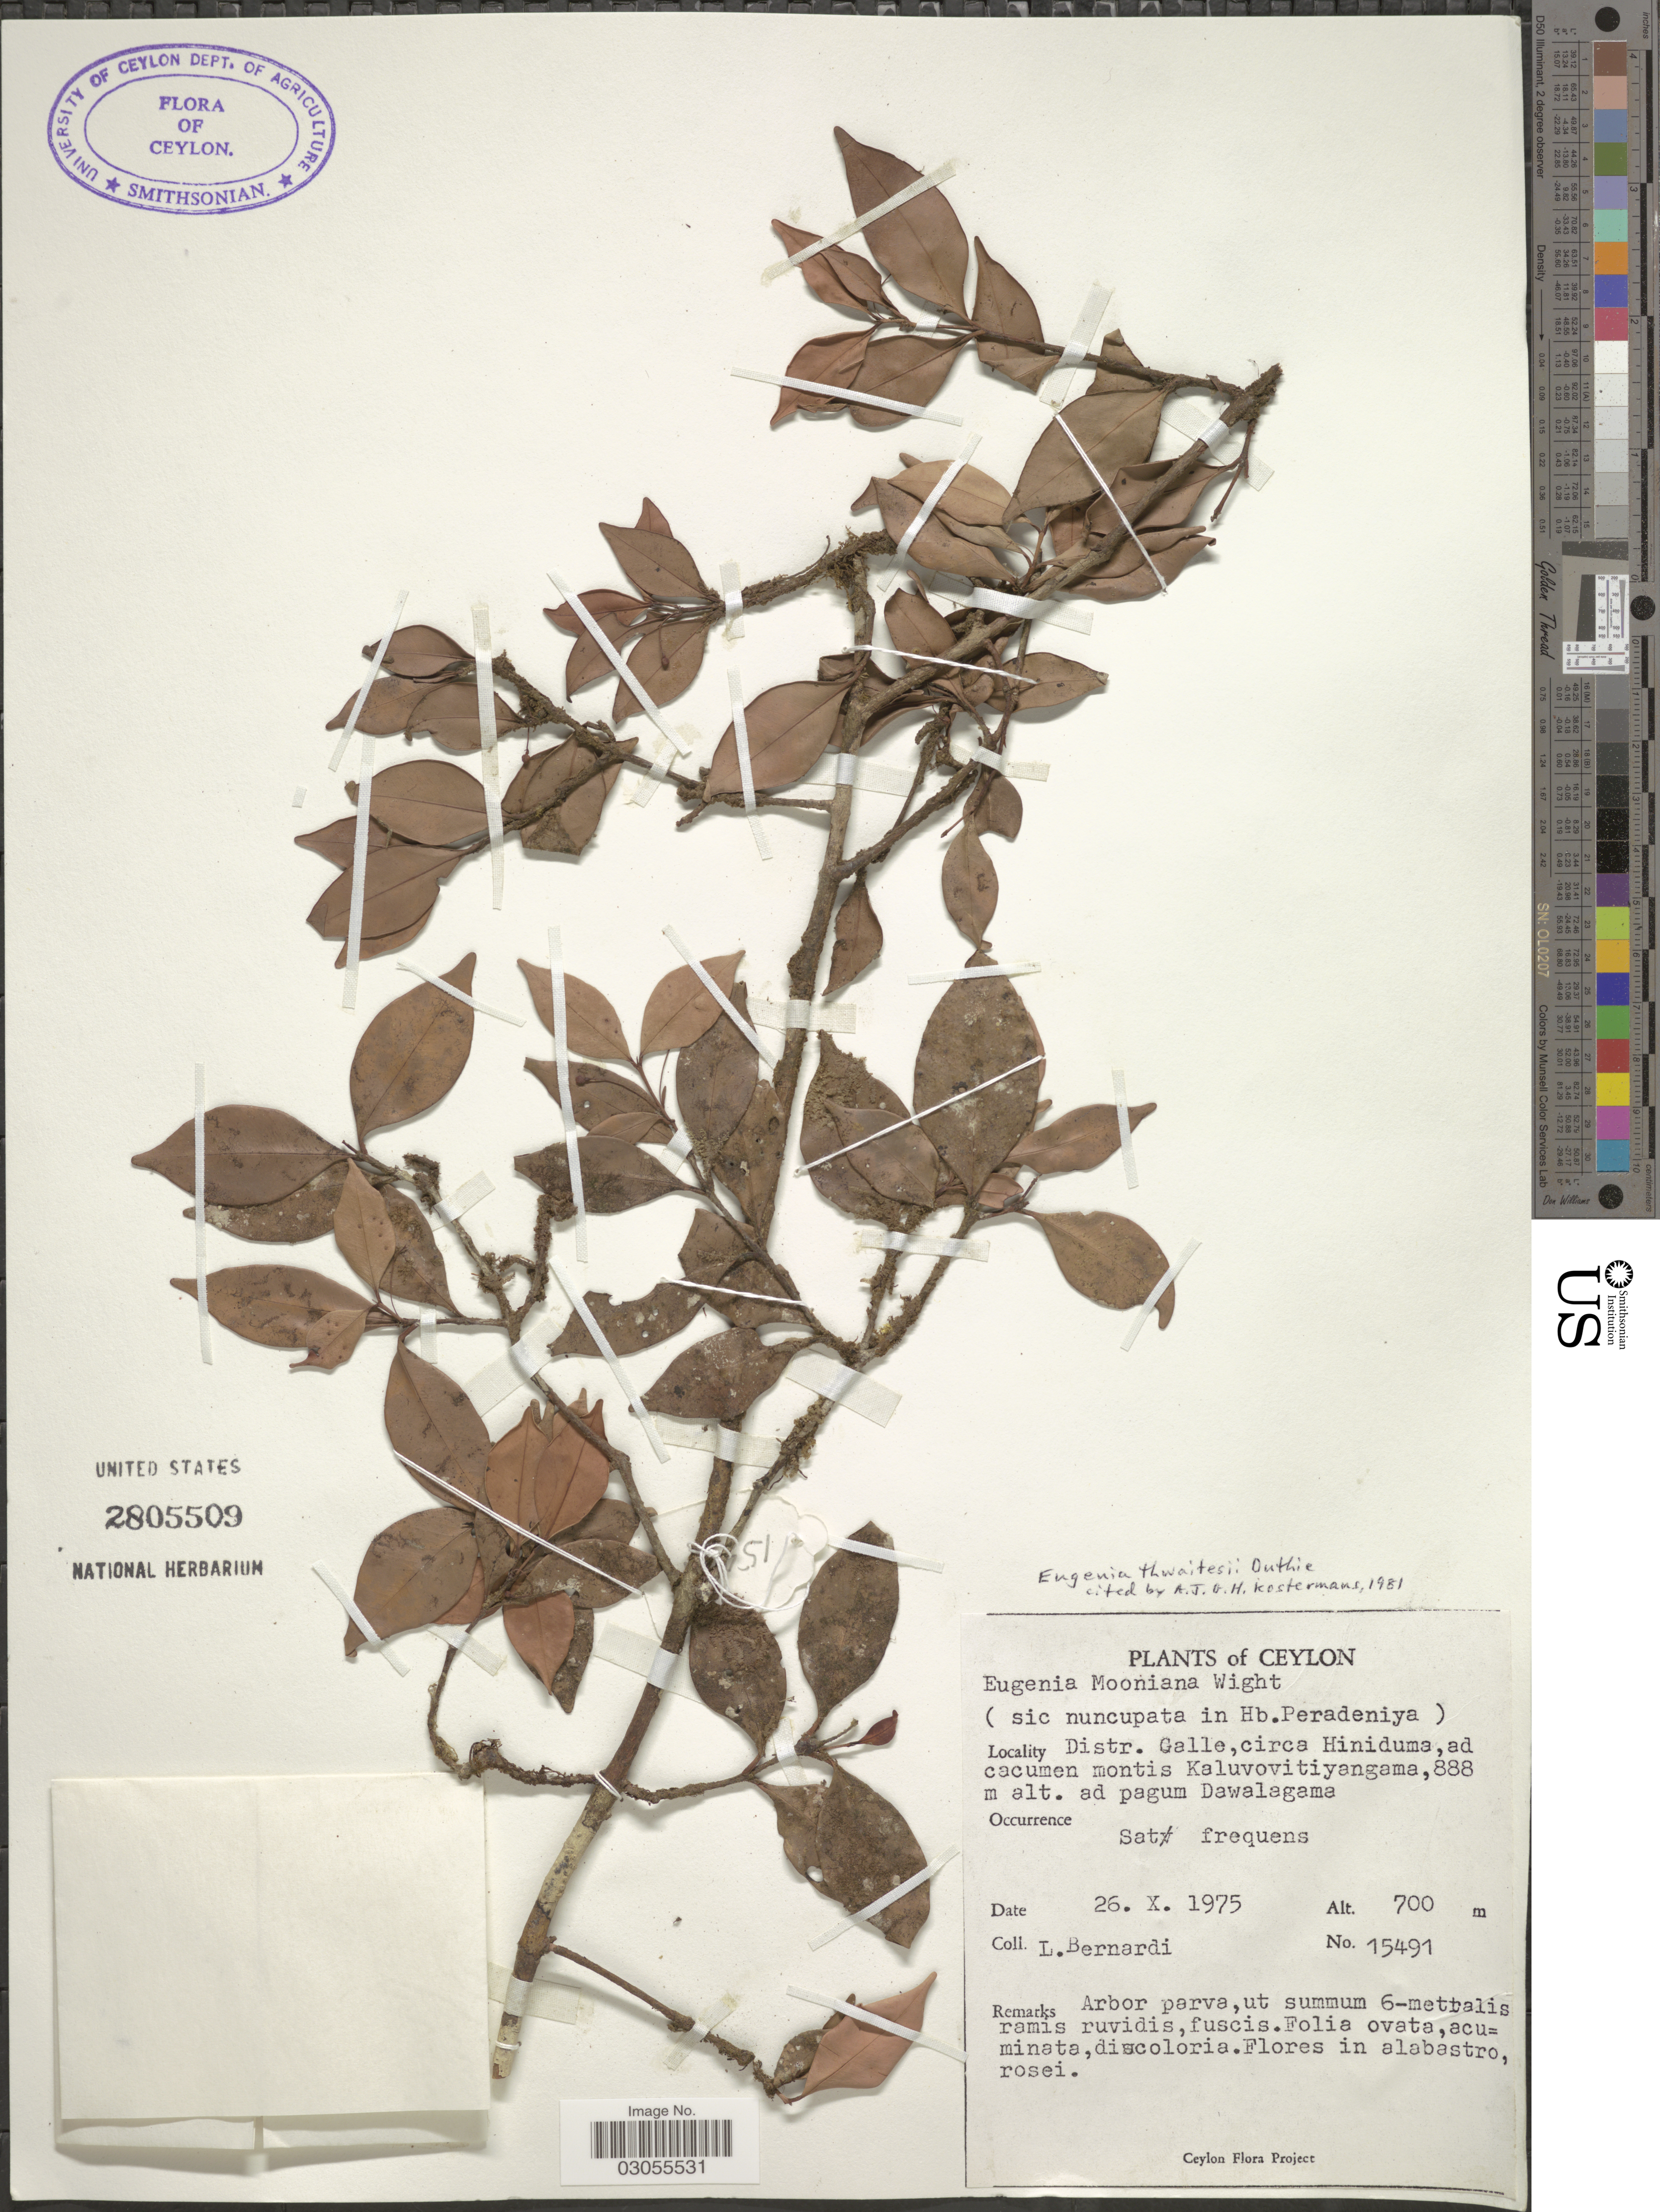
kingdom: Plantae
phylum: Tracheophyta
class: Magnoliopsida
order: Myrtales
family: Myrtaceae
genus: Eugenia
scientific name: Eugenia thwaitesii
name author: Duthie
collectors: L. Bernardi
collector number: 15491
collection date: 1975-10-26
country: Sri Lanka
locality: Ceylon. Distr. Galle, circa Hiniduma, ad cacumen montis Kaluvovitiyangama, ad pagum Dawalagama.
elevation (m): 700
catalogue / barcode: US 2805509